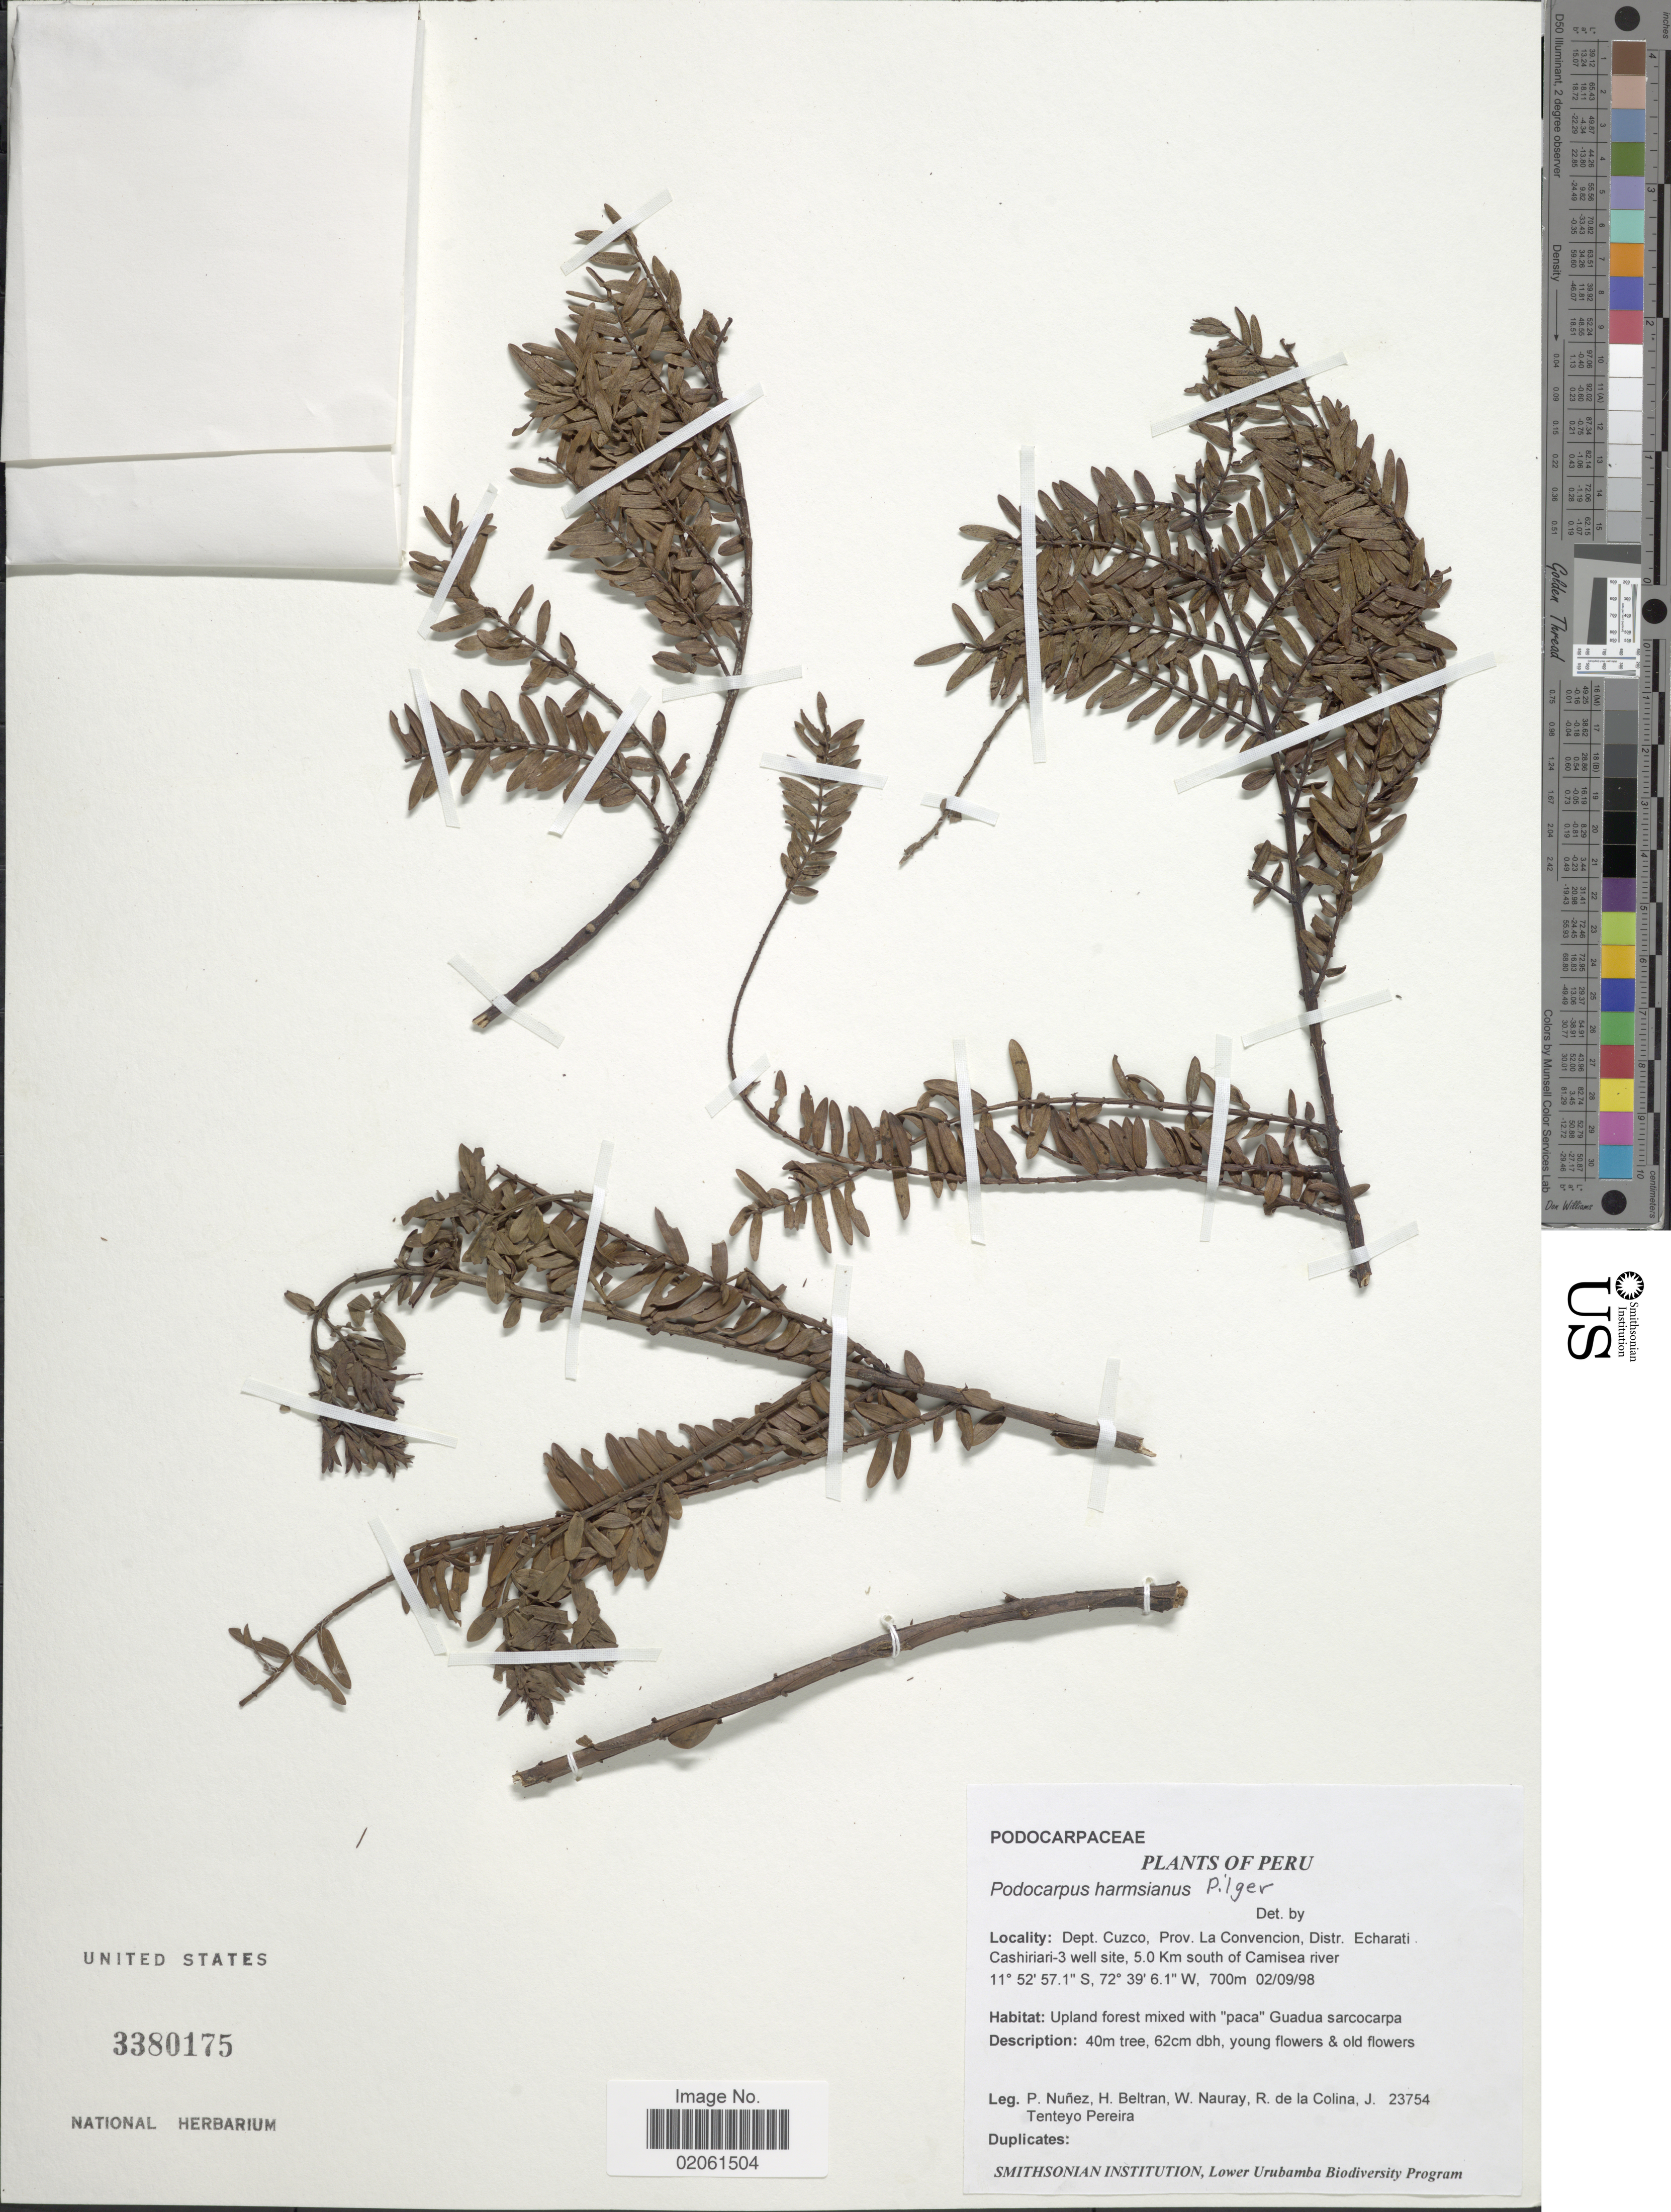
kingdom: Plantae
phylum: Tracheophyta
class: Pinopsida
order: Pinales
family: Podocarpaceae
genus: Podocarpus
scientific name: Podocarpus harmsianus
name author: Pilg.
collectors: P. Nuñez V., H. Beltran, W. Nauray, R. de La Colina & J. Tenteyo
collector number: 23754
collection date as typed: Transcribed d/m/y: 2/9/98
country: Peru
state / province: Cusco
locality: Dept. Cuzco, Prov. La Convencion, Distr. Echarati, Cashiriari-3 well site, 5.0 Km south of Camisea river.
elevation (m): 700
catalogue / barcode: US 3380175